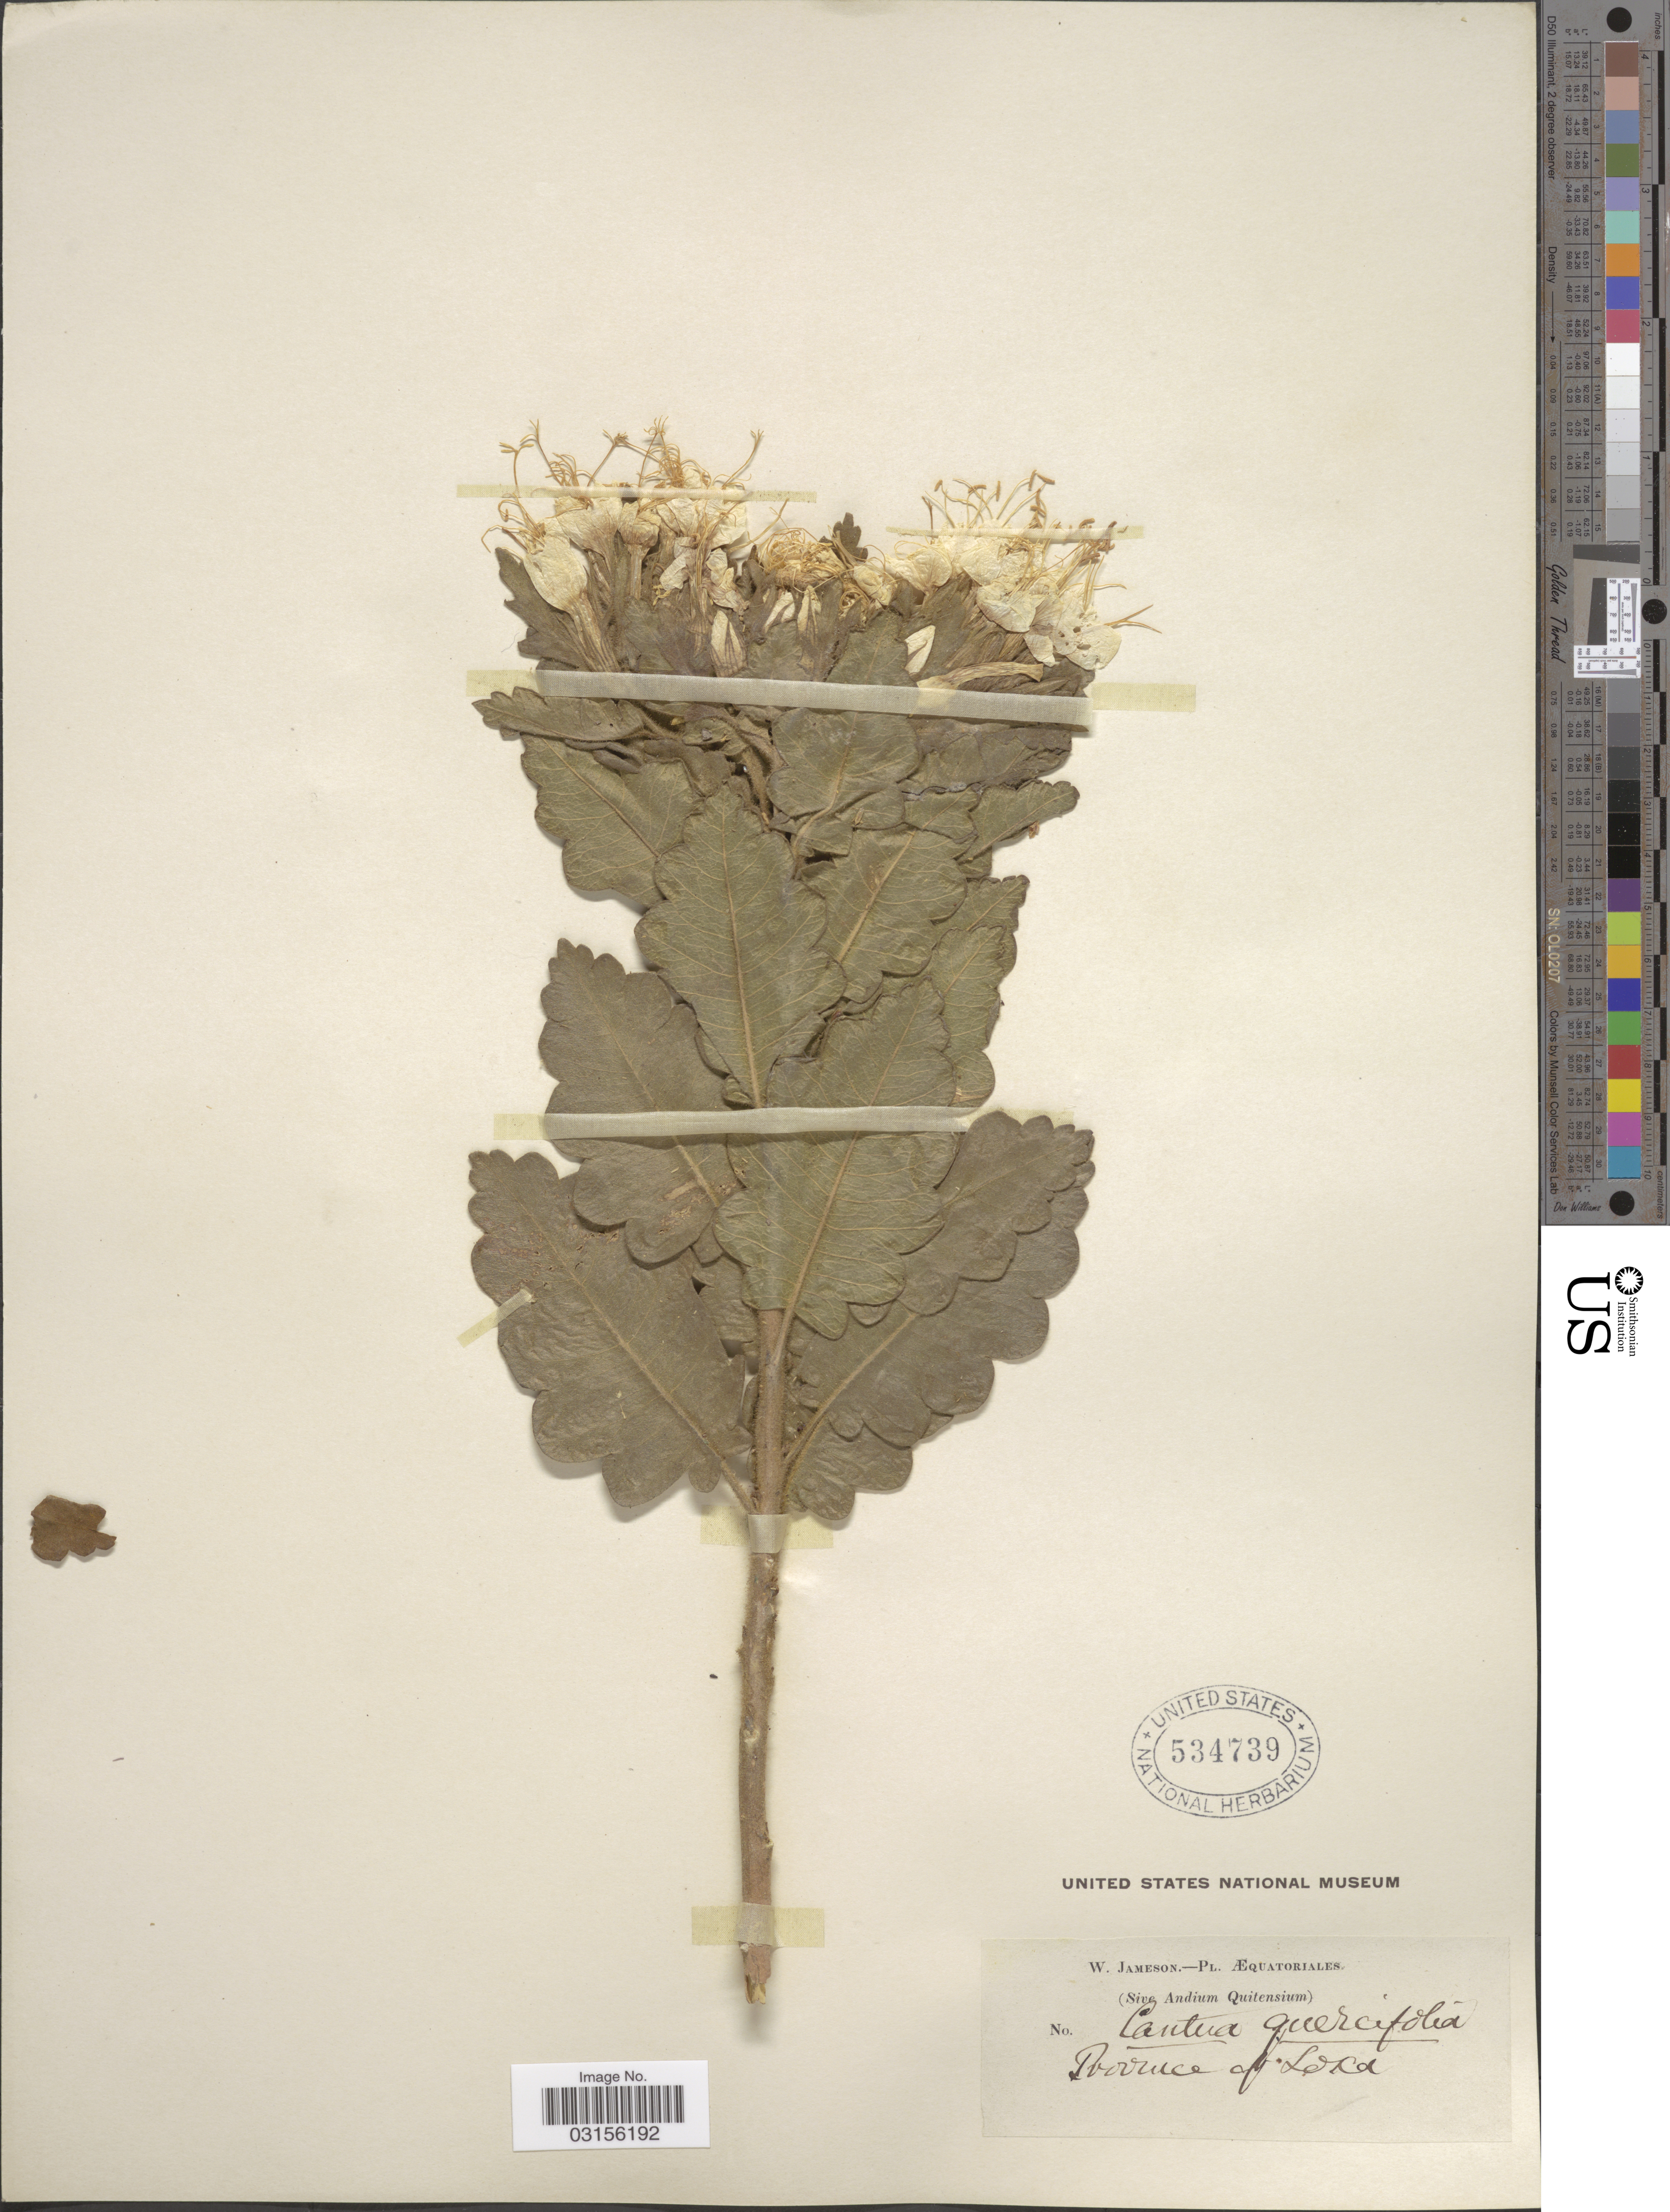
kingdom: Plantae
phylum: Tracheophyta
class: Magnoliopsida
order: Ericales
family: Polemoniaceae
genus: Cantua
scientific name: Cantua quercifolia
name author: Juss.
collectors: W. Jameson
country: Ecuador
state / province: Loja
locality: Æquatoriales (Sive Andium Quitensium).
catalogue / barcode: US 534739